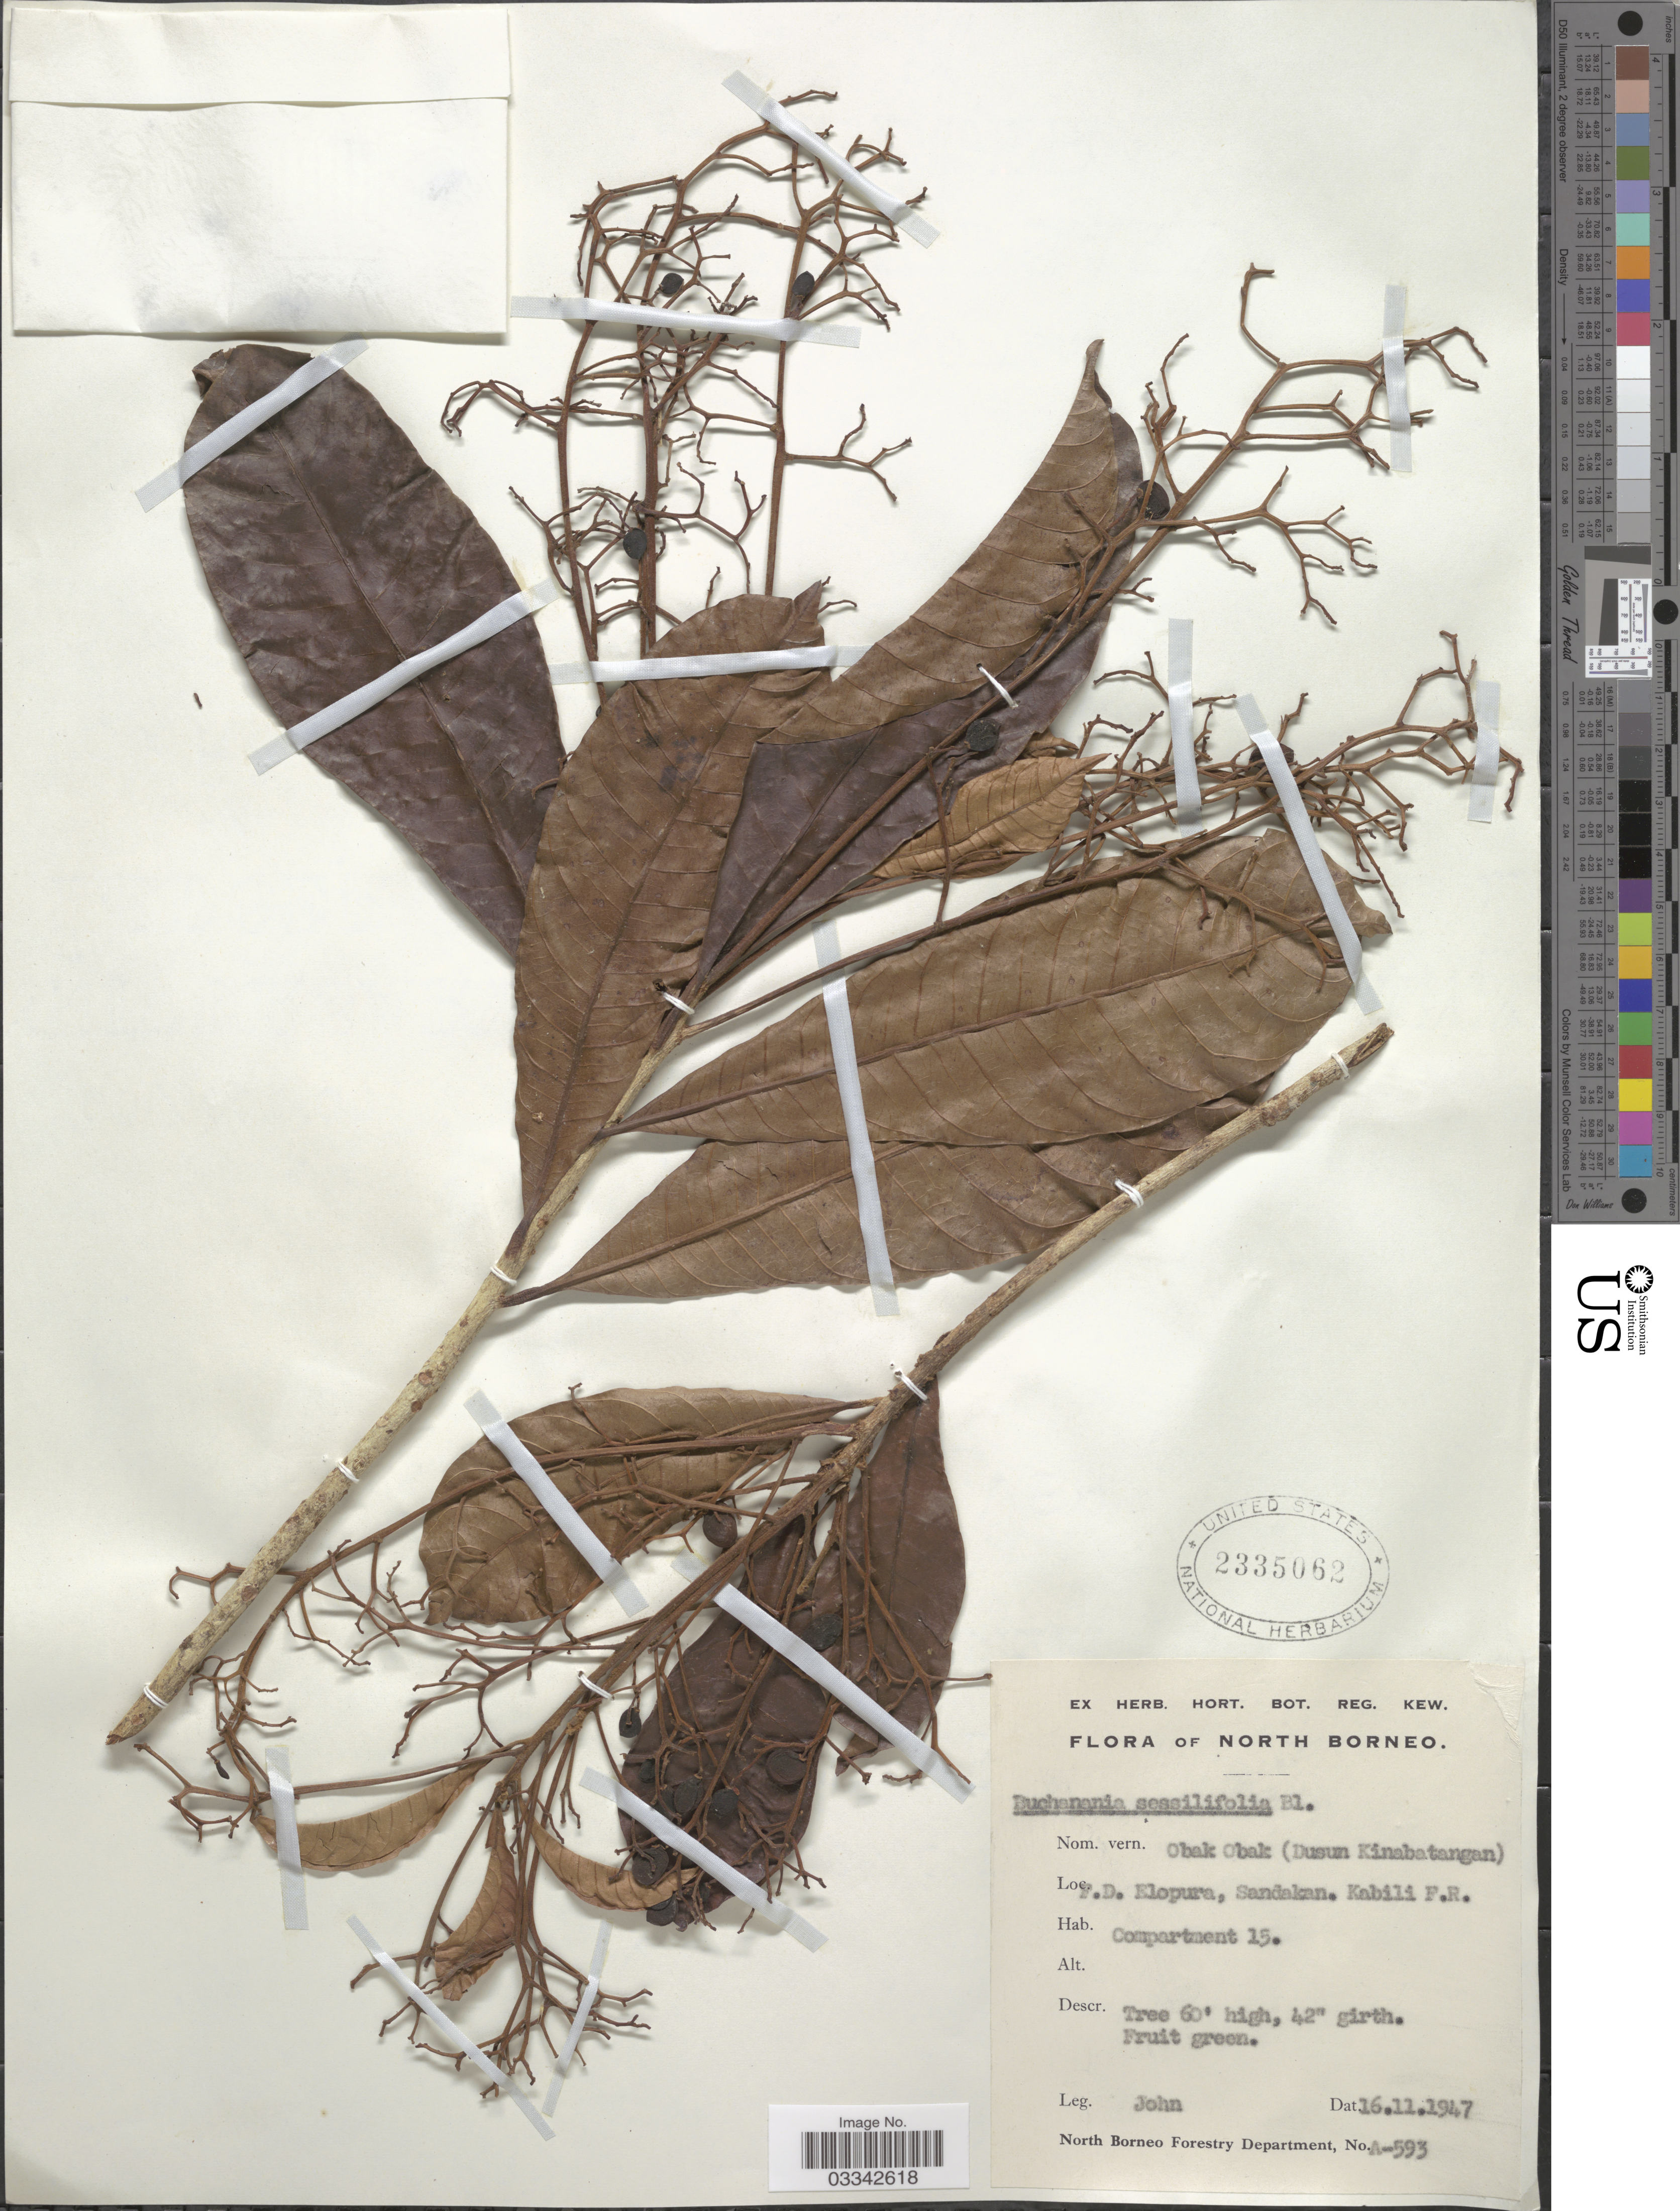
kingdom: Plantae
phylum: Tracheophyta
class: Magnoliopsida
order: Sapindales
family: Anacardiaceae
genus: Buchanania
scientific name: Buchanania sessifolia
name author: Blume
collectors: -. John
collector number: A-593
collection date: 1947-11-26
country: Malaysia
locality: North Borneo. F.D. Elopura, Sandakan. Kabili F.R. Compartment 15.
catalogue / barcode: US 2335062